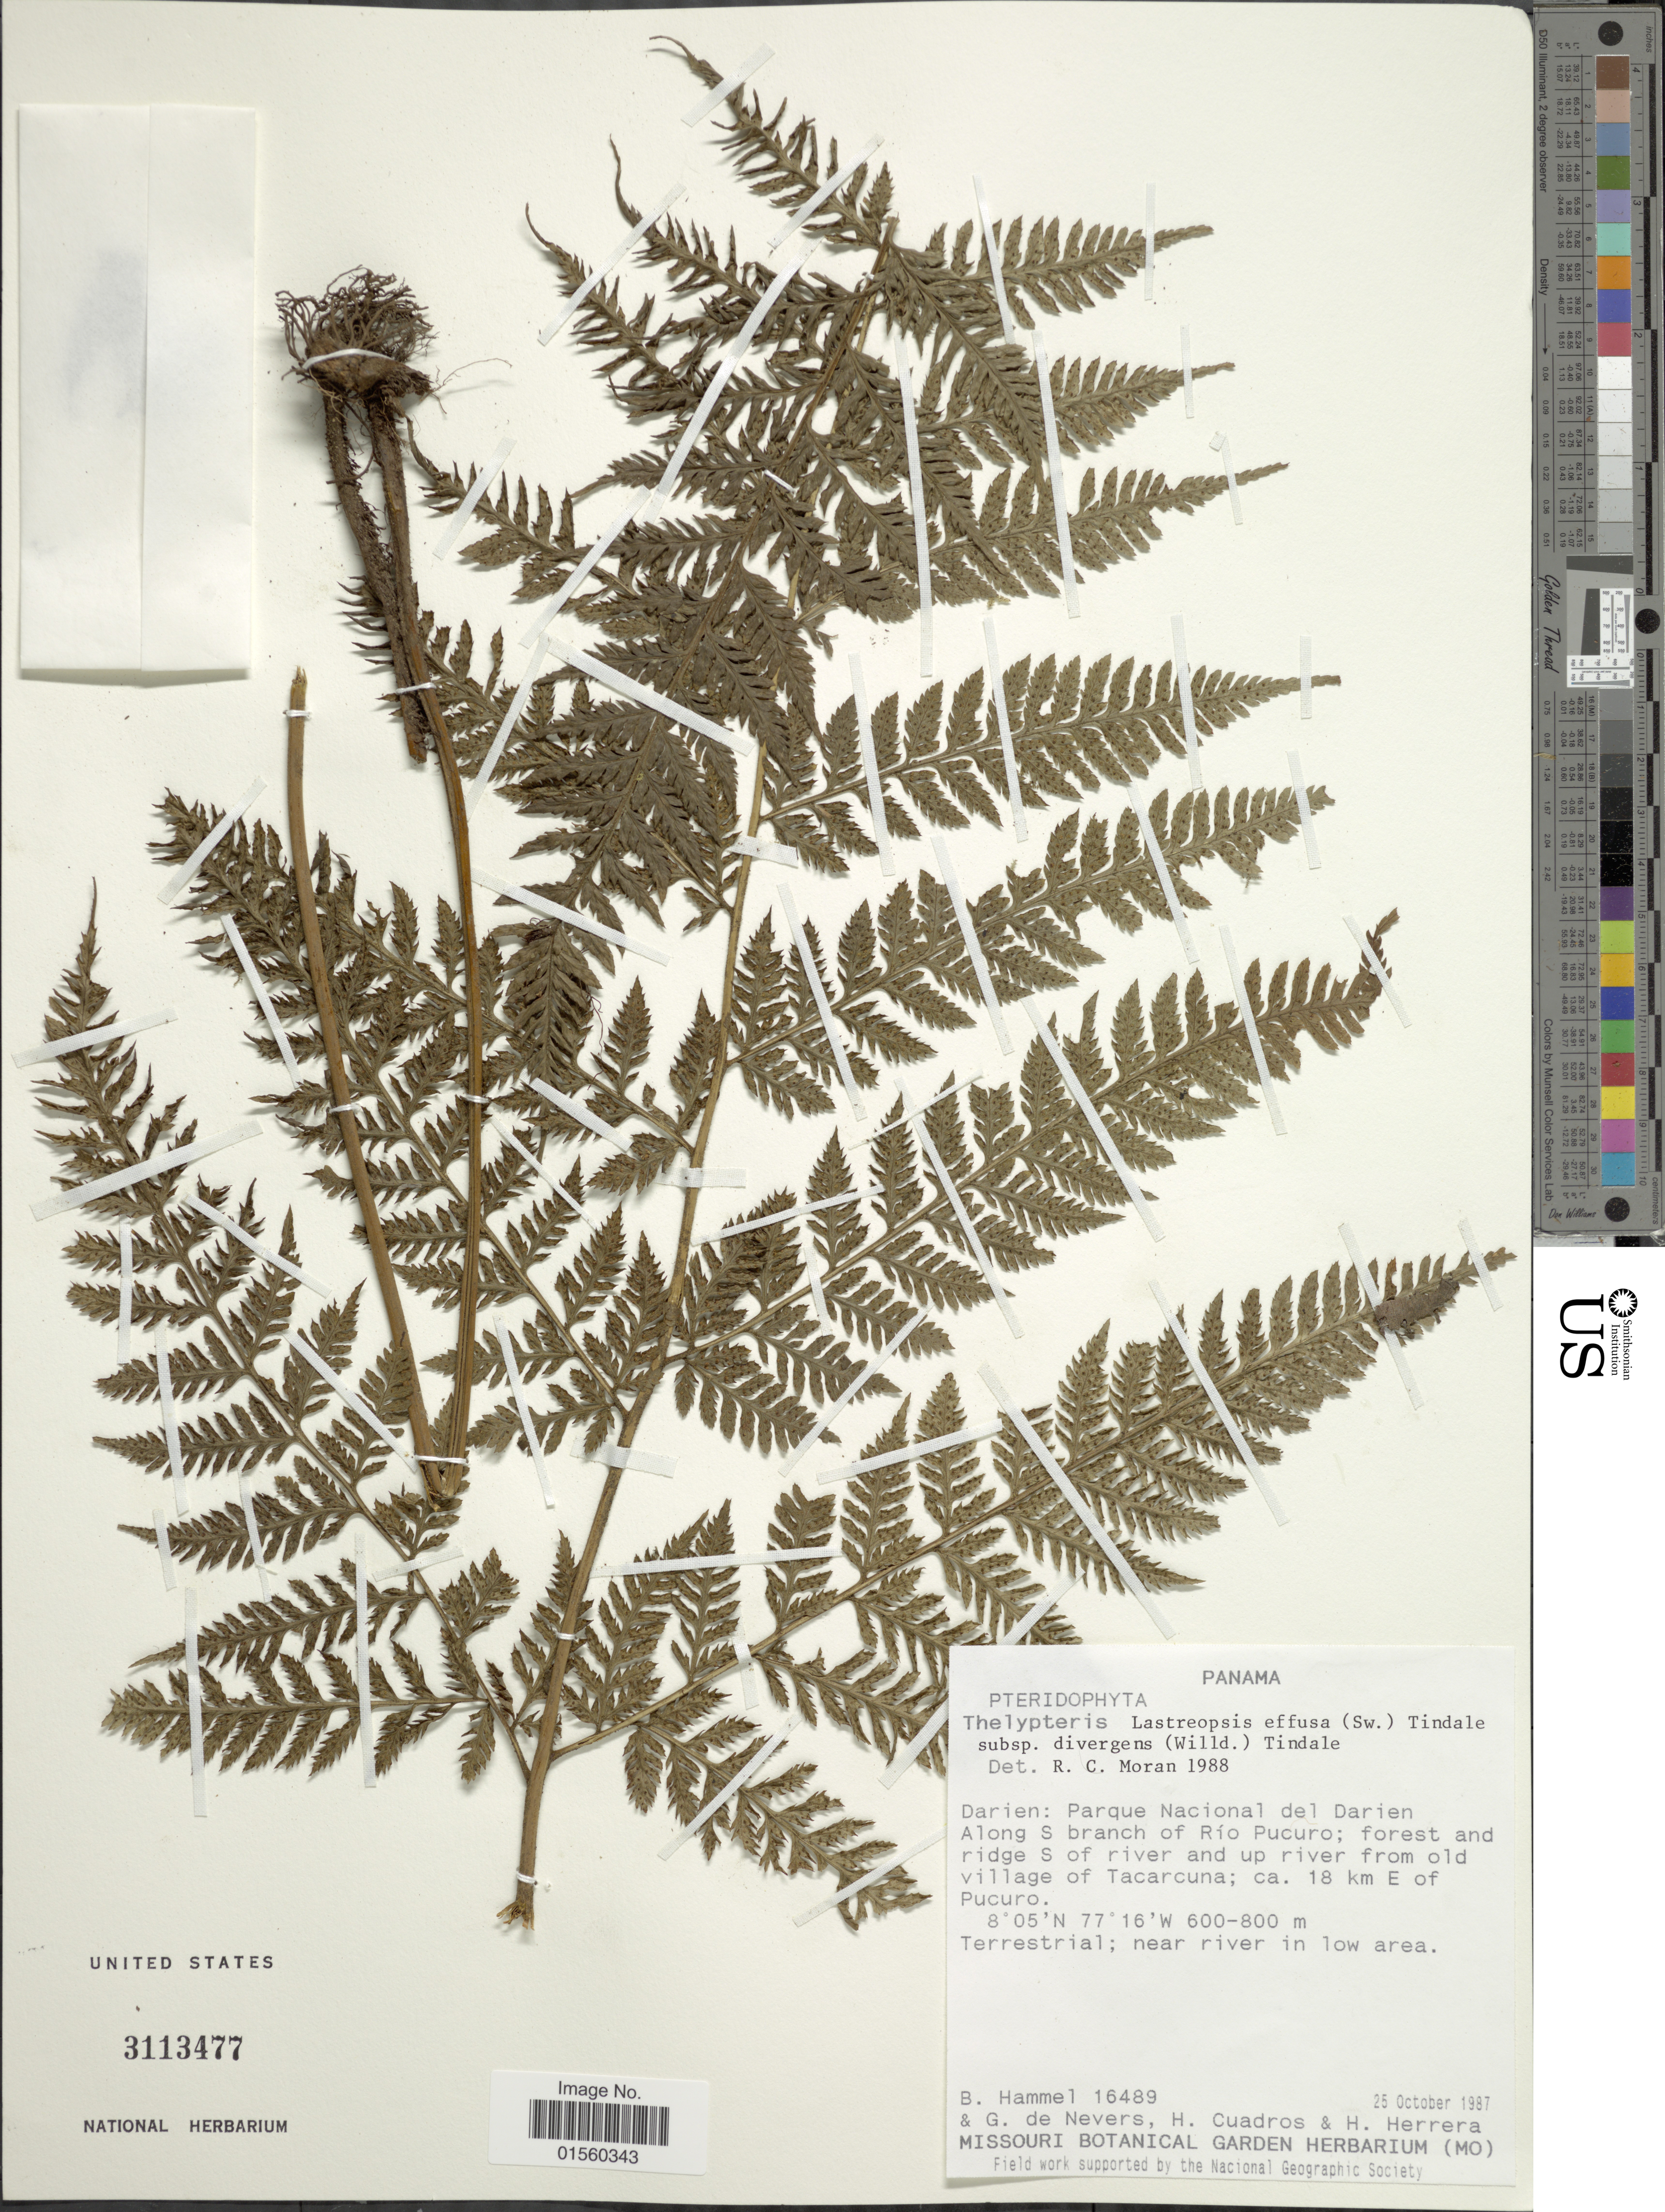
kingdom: Plantae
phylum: Tracheophyta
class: Polypodiopsida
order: Polypodiales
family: Dryopteridaceae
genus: Parapolystichum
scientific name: Parapolystichum effusum var. effusum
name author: (Sw.) Ching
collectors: B. Hammel, G. C. de Nevers, H. Cuadros & H. Herrera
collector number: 16489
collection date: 1987-10-25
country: Panama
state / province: Darién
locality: Darien: Parque Nacional del Darien, along S branch of Rio Pucuro; forest and ridge S of river and up river from old village of Tacarcuna; ca 18 km E of Pucuro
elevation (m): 600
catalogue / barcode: US 3113477